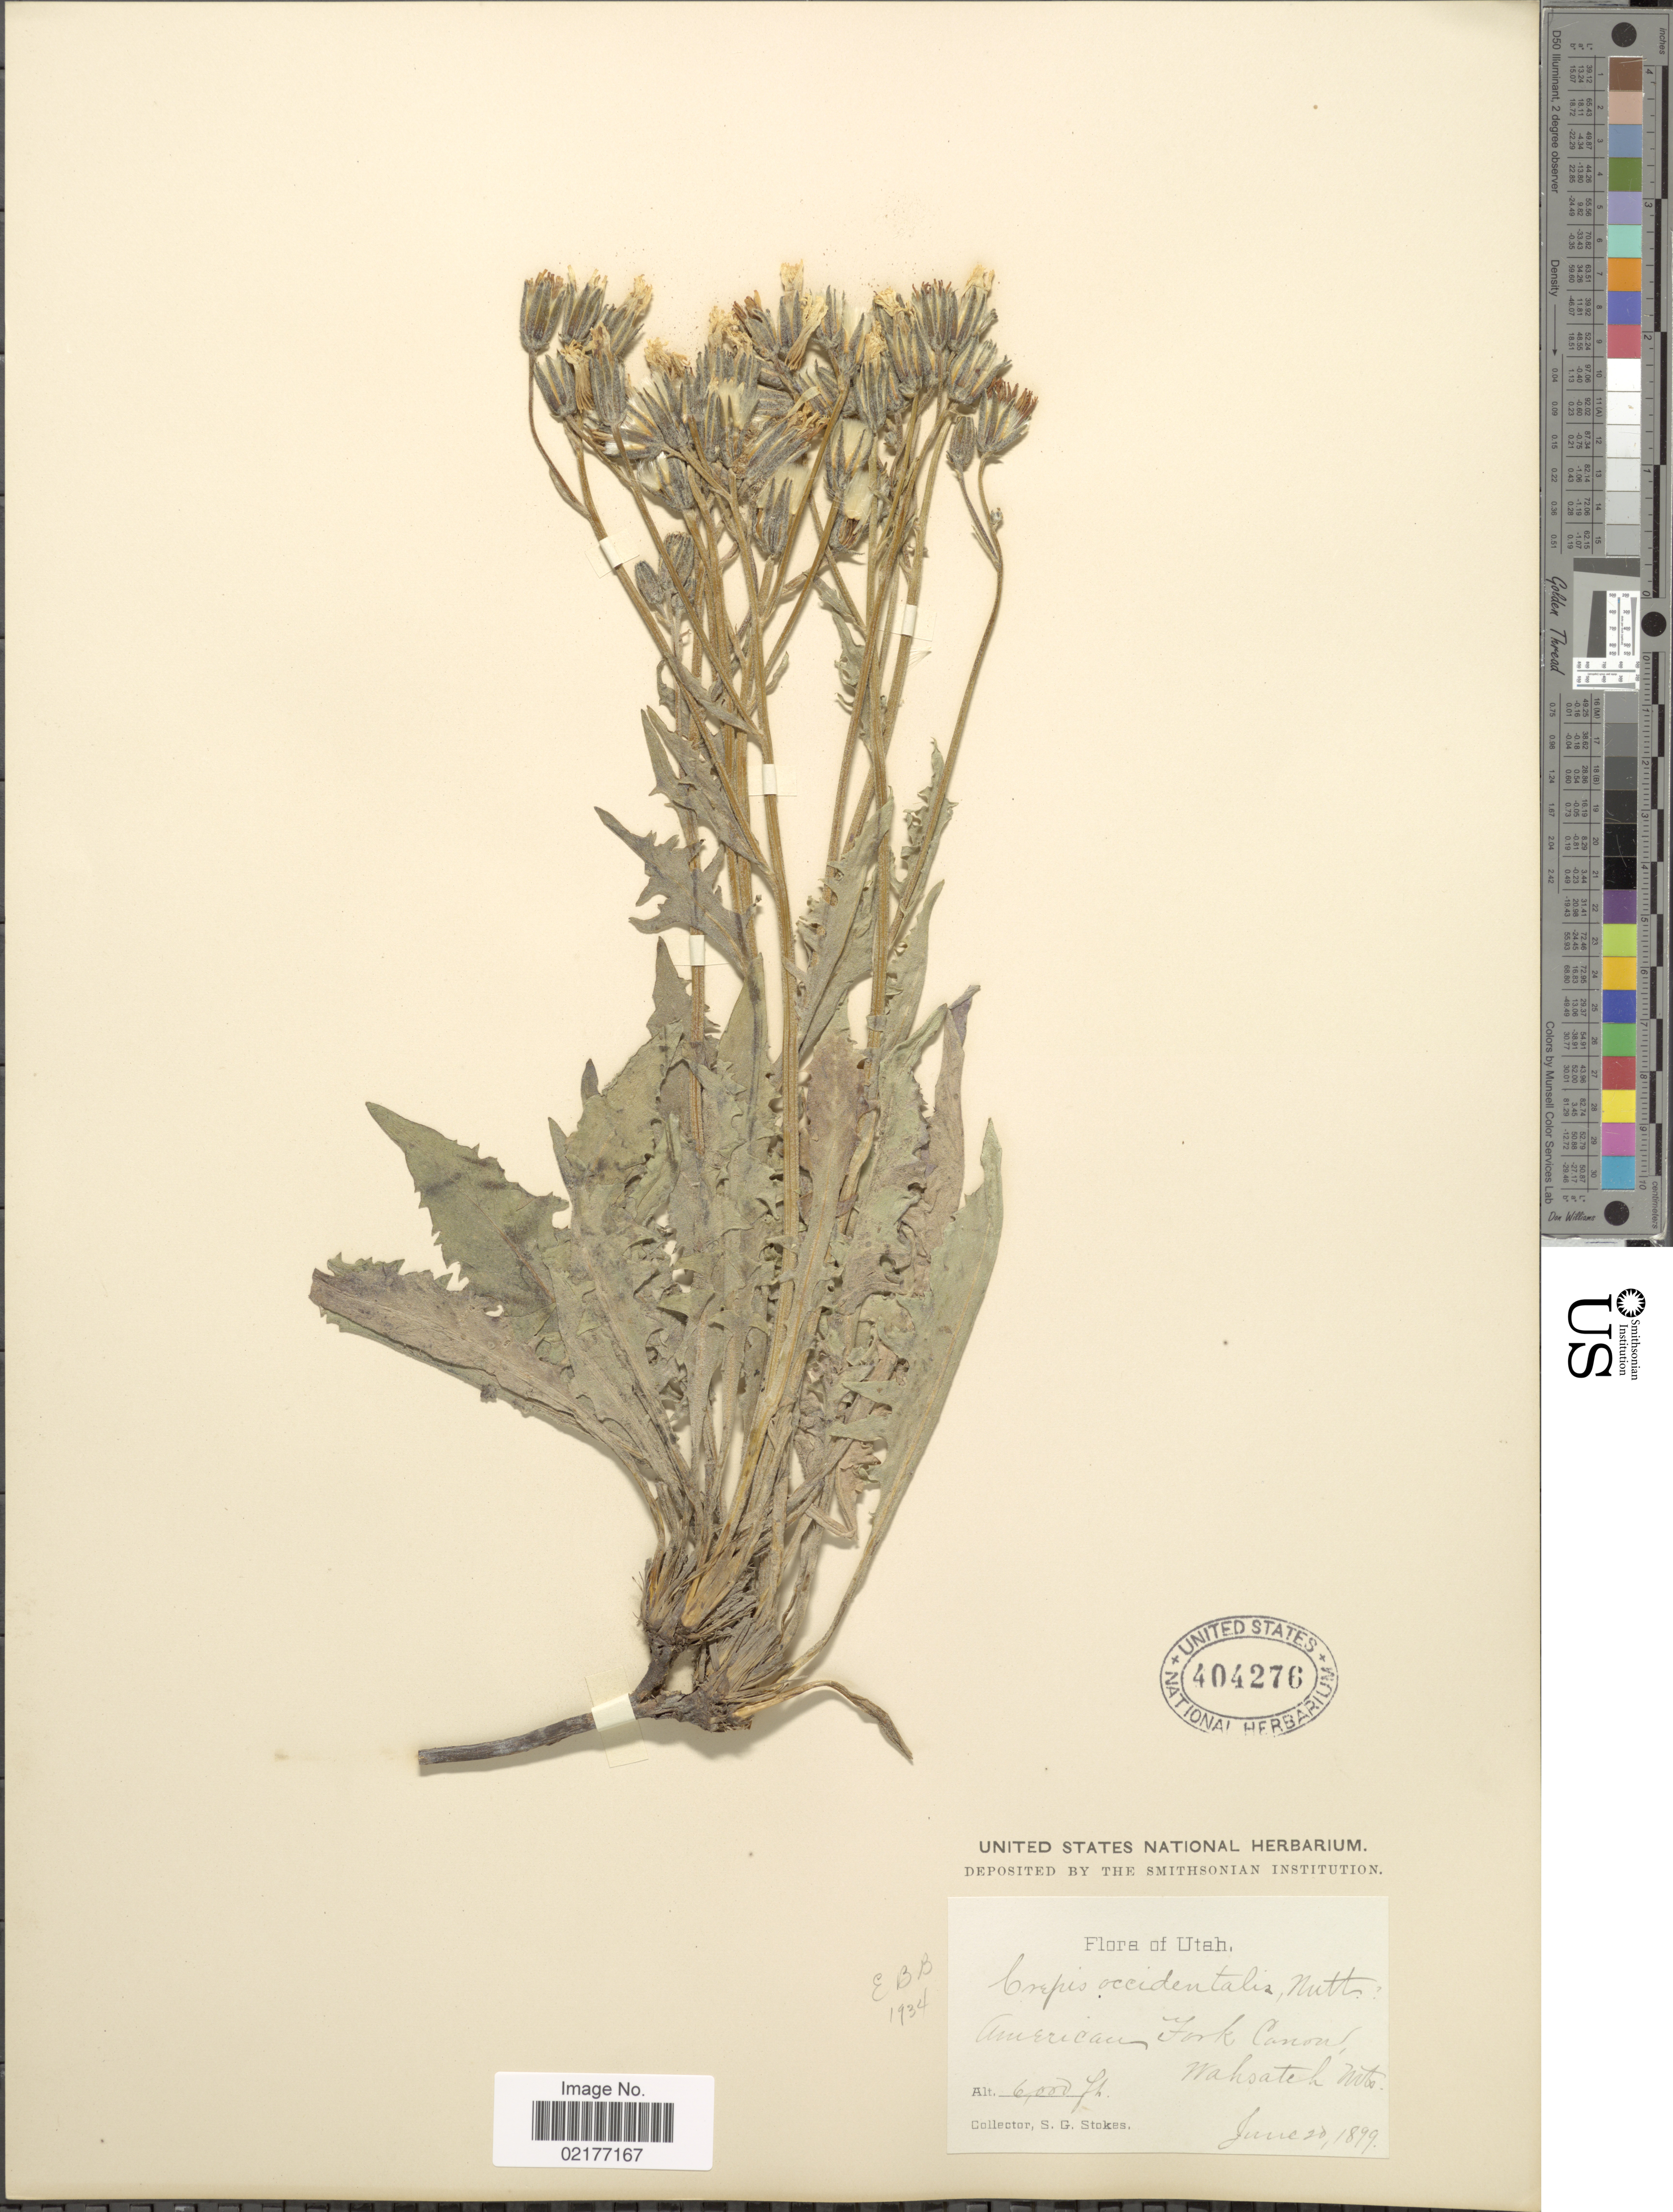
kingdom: Plantae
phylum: Tracheophyta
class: Magnoliopsida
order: Asterales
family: Asteraceae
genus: Crepis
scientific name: Crepis occidentalis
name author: Nutt.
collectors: S. G. Stokes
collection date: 1899-06-20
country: United States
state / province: Utah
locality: American Fork Canon, Wahsateh Mts.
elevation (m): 1829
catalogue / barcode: US 404276